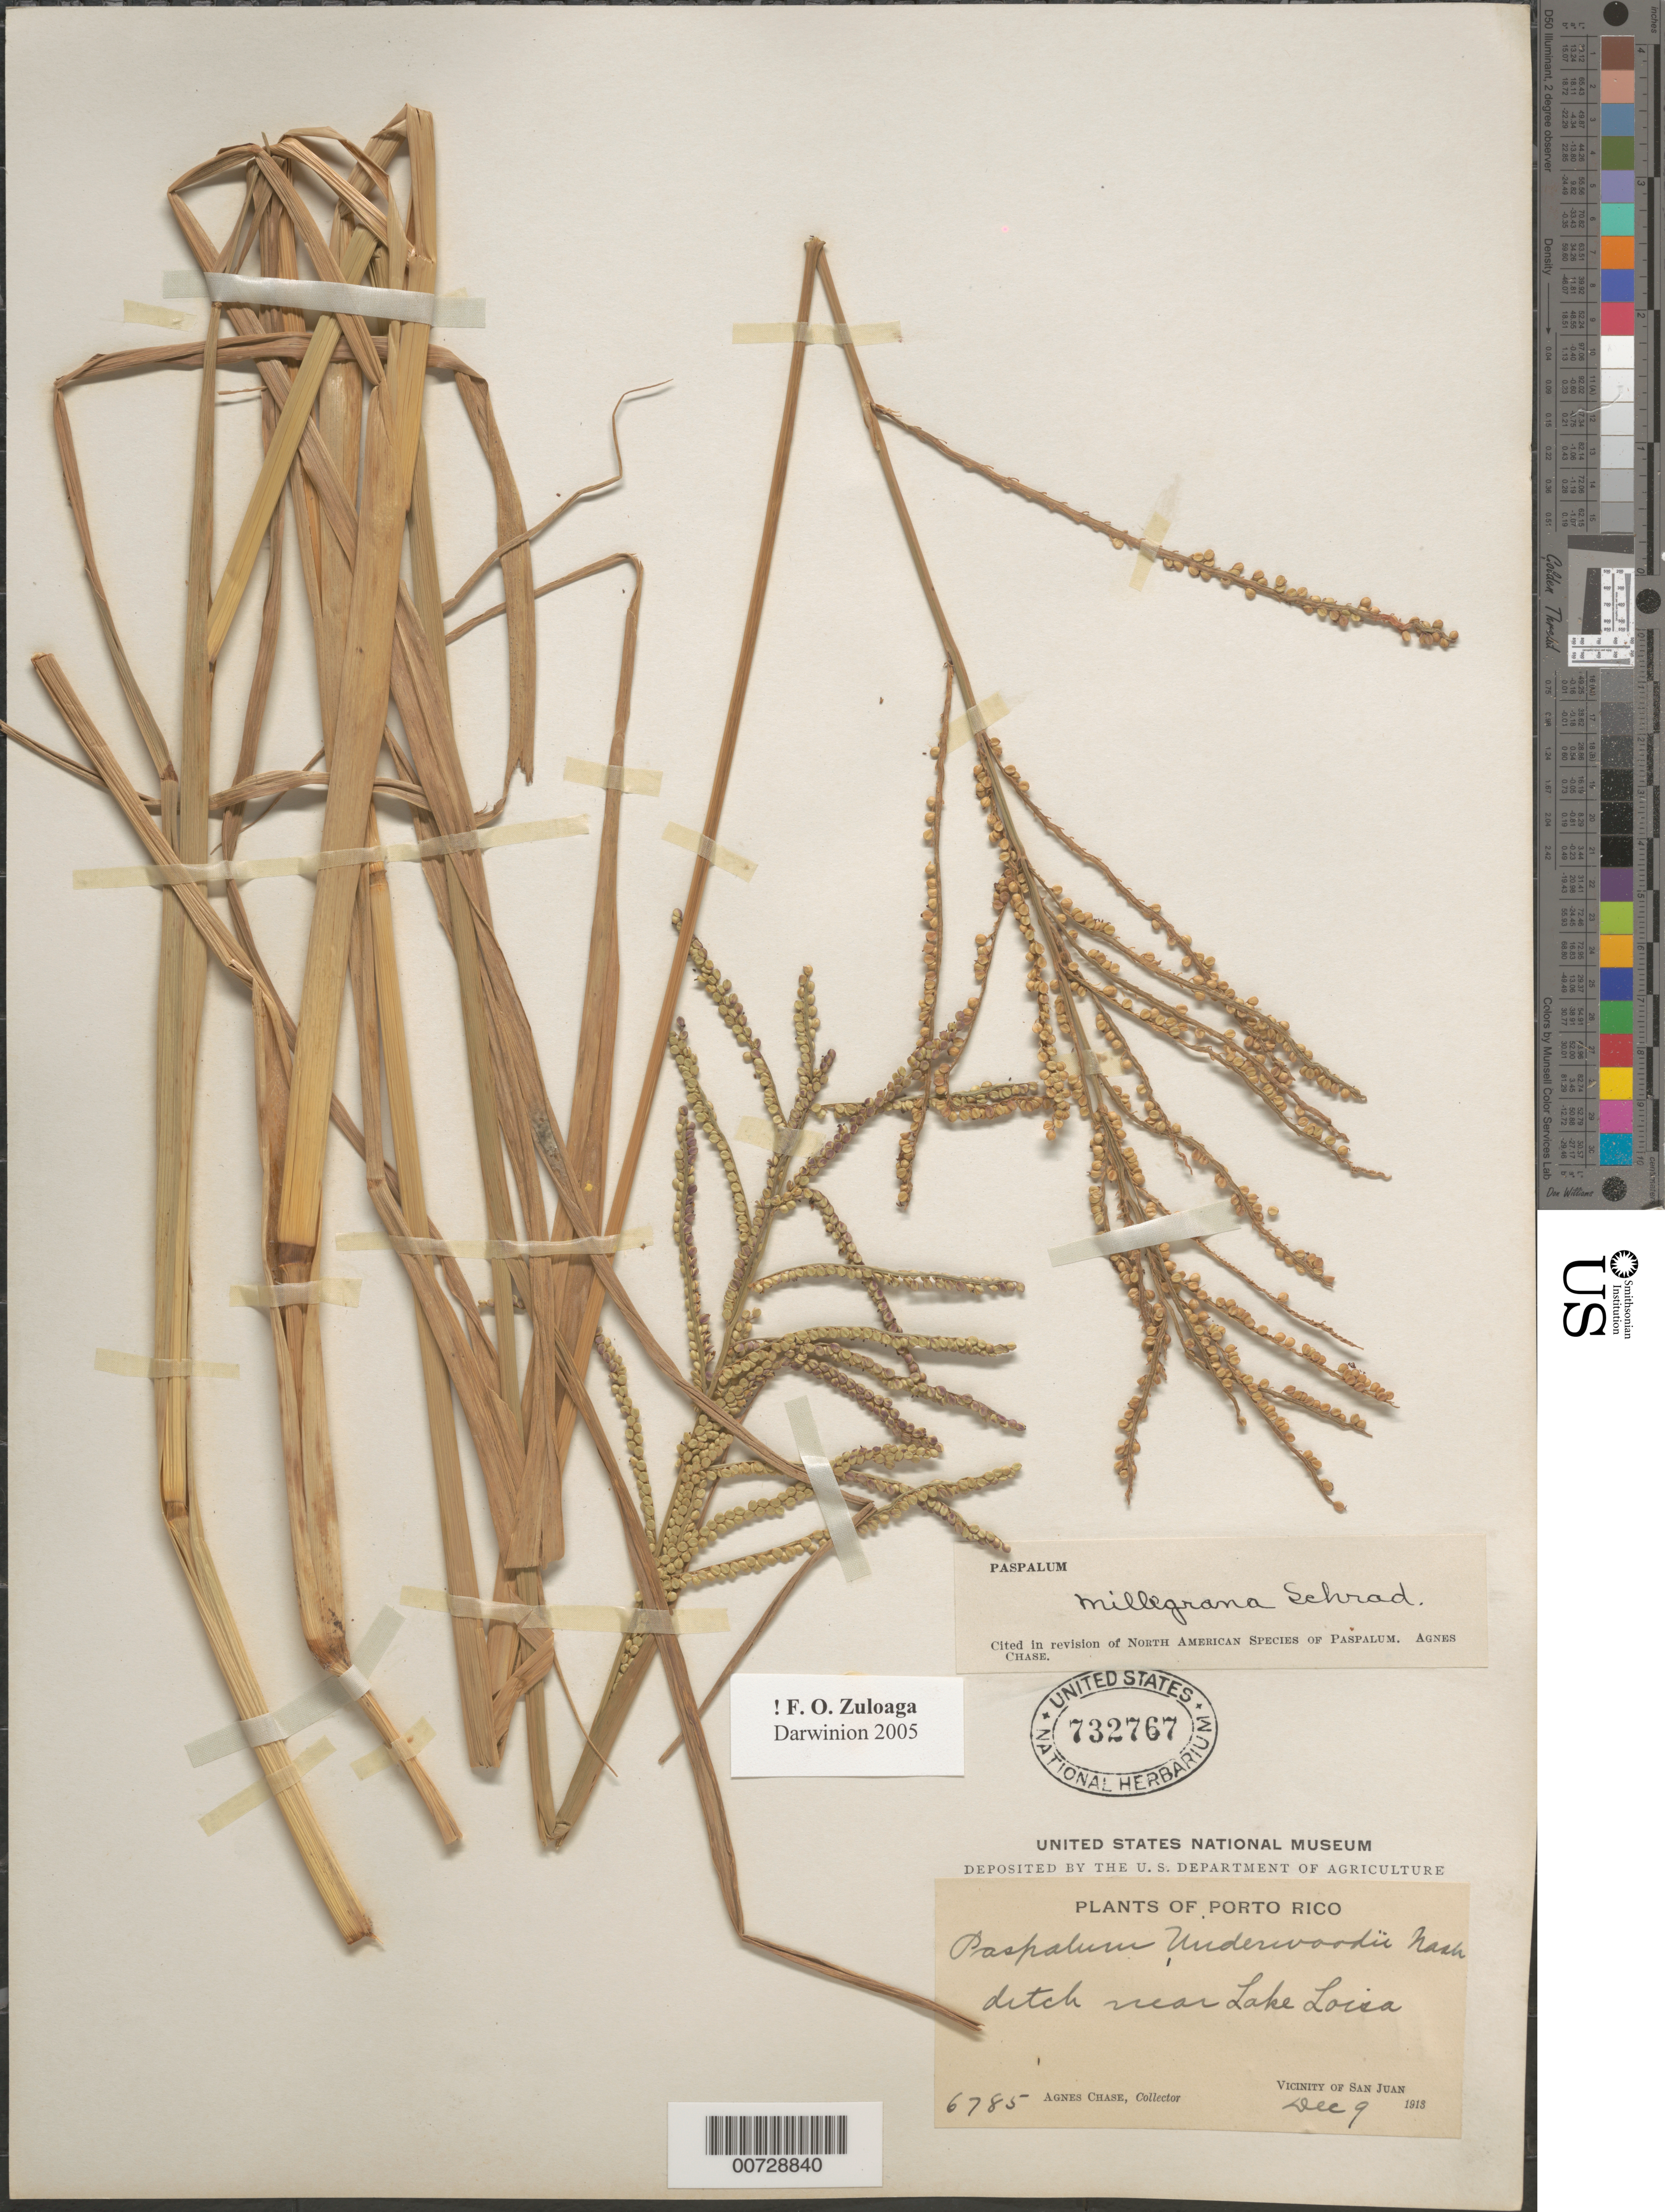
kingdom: Plantae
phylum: Tracheophyta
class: Liliopsida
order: Poales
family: Poaceae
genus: Paspalum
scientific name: Paspalum millegrana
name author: Schrad.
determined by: Chase, [M.] Agnes, (US)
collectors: A. Chase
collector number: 6785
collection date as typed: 09 Dec 1913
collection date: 1913-12-09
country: Puerto Rico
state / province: San Juan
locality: San Juan, vic of: Lake Loisa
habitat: Ditch near lake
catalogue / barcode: US 732767